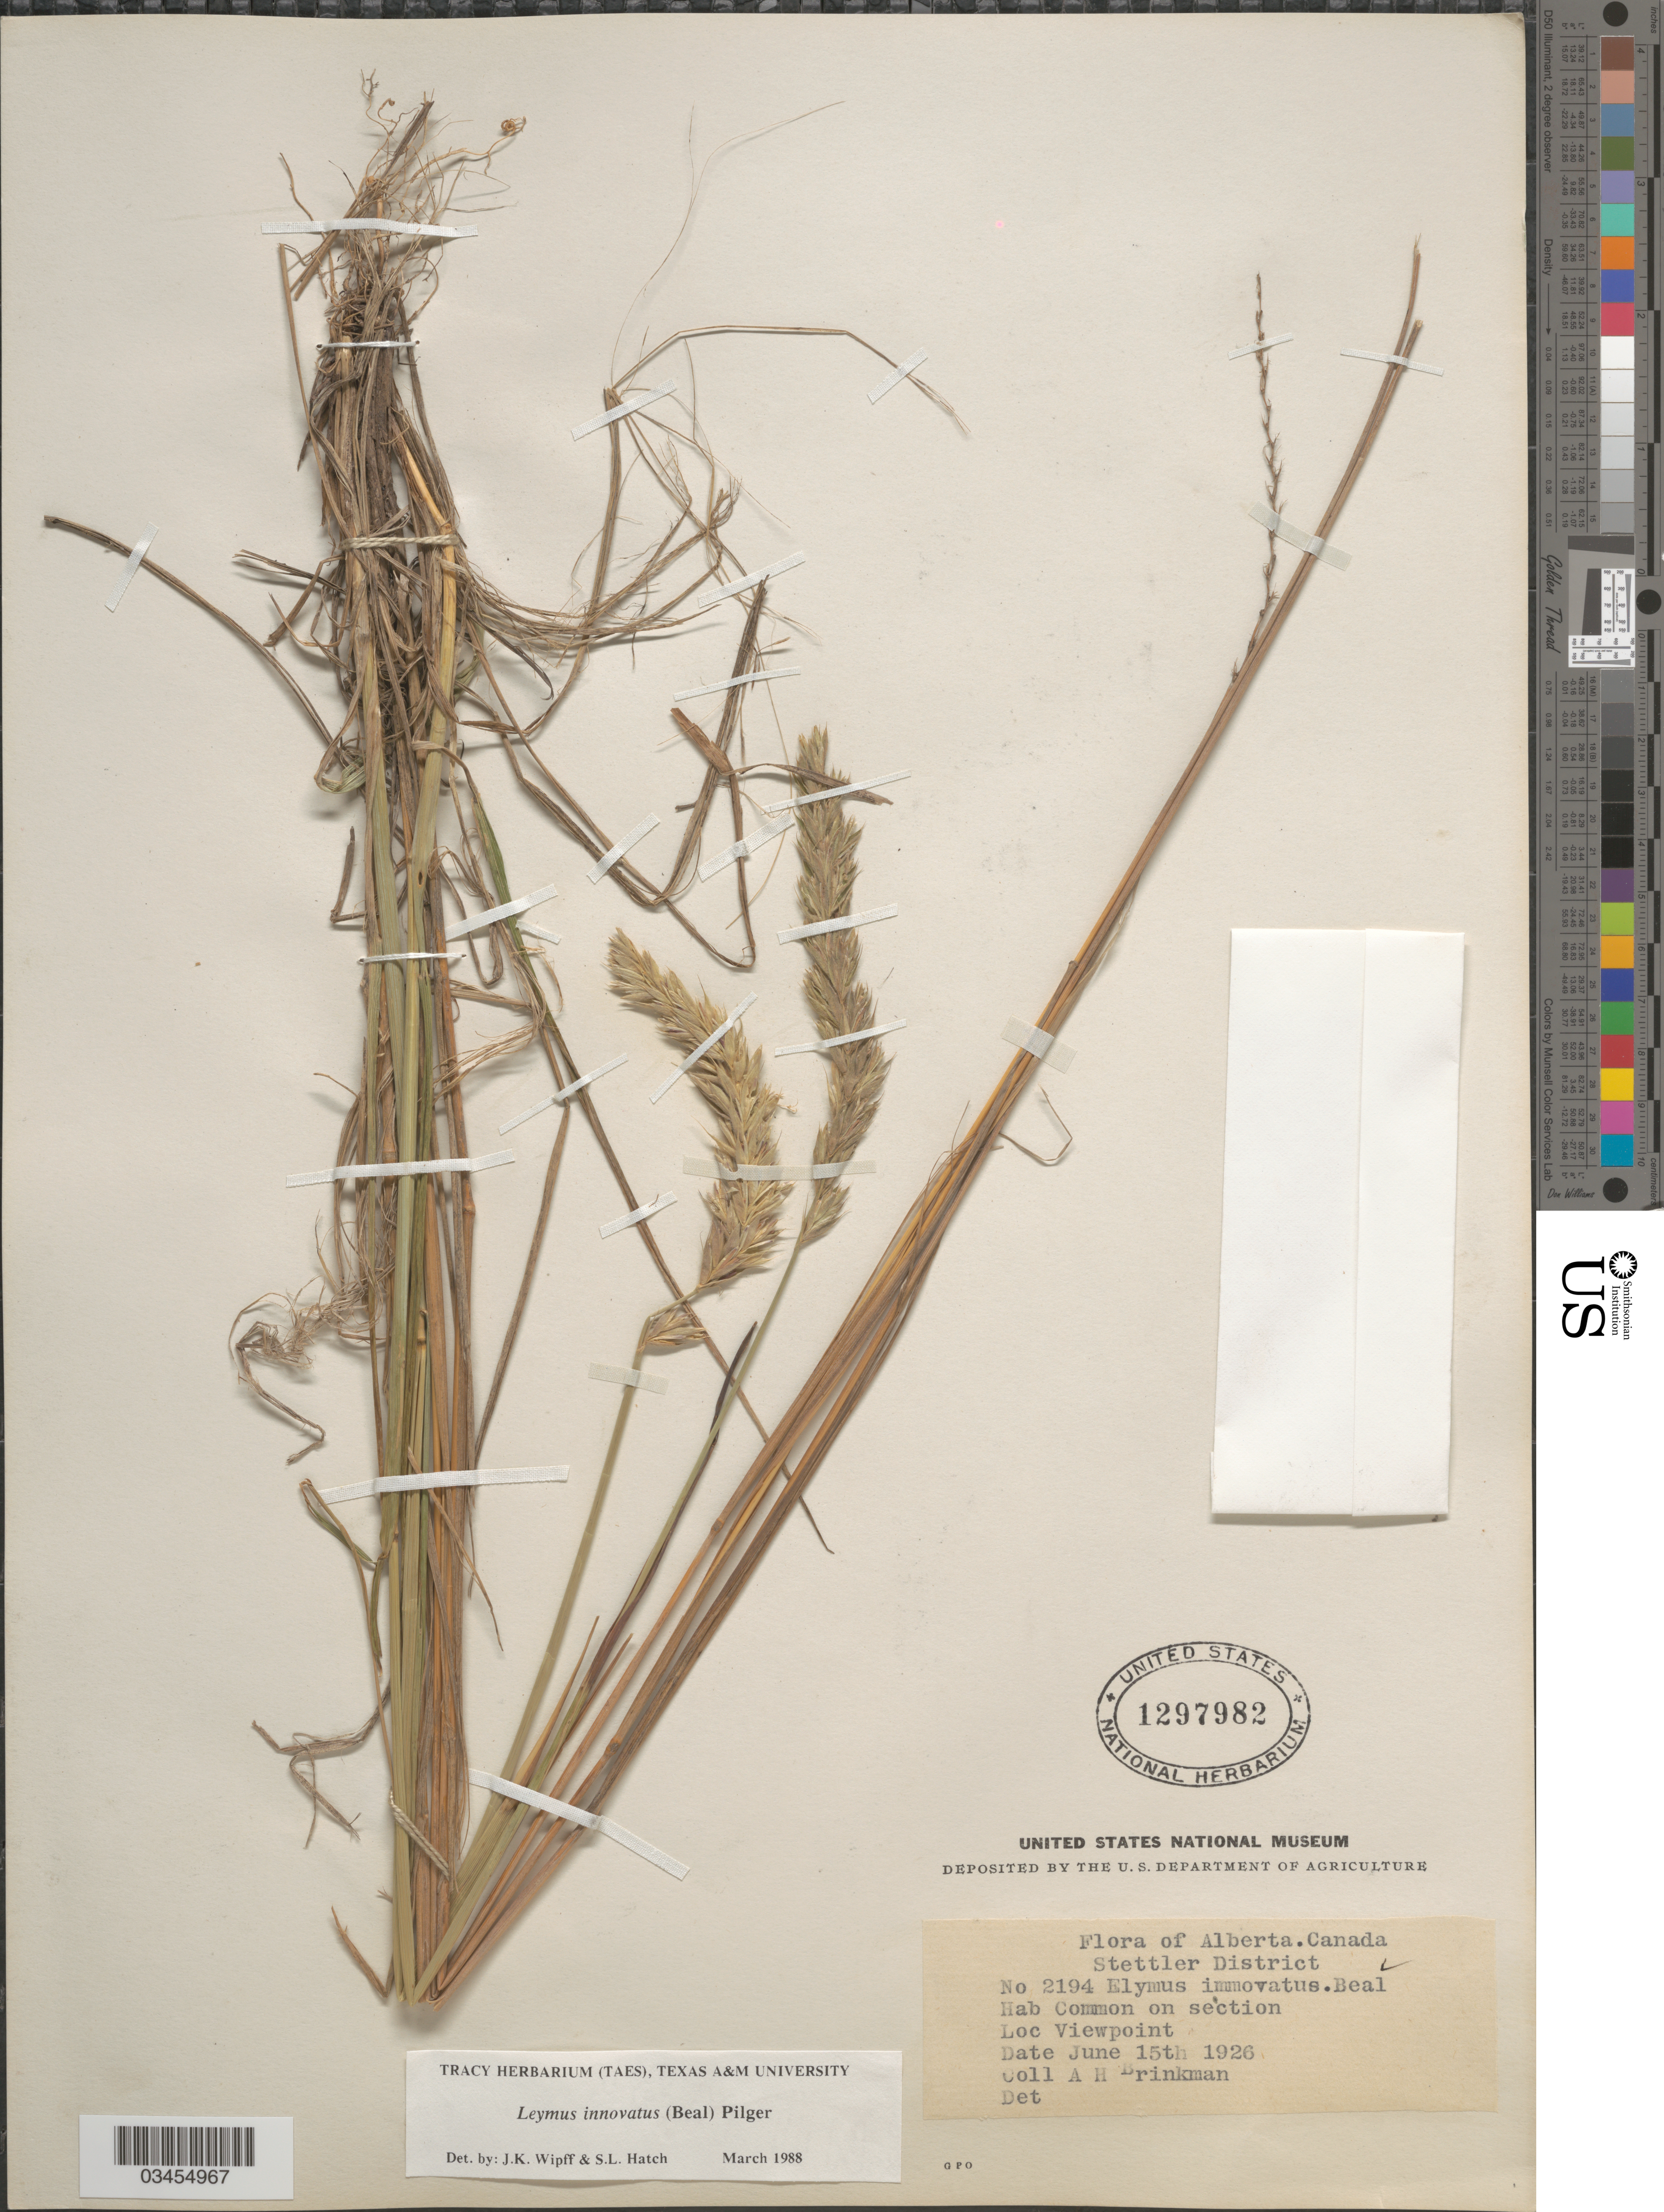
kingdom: Plantae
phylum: Tracheophyta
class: Liliopsida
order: Poales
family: Poaceae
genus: Leymus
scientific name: Leymus innovatus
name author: (W.J. Beal) Pilg.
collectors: A. Brinkman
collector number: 2194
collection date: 1926-06-15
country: Canada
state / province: Alberta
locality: Stettler District. Common on section. Viewpoint.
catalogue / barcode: US 1297982